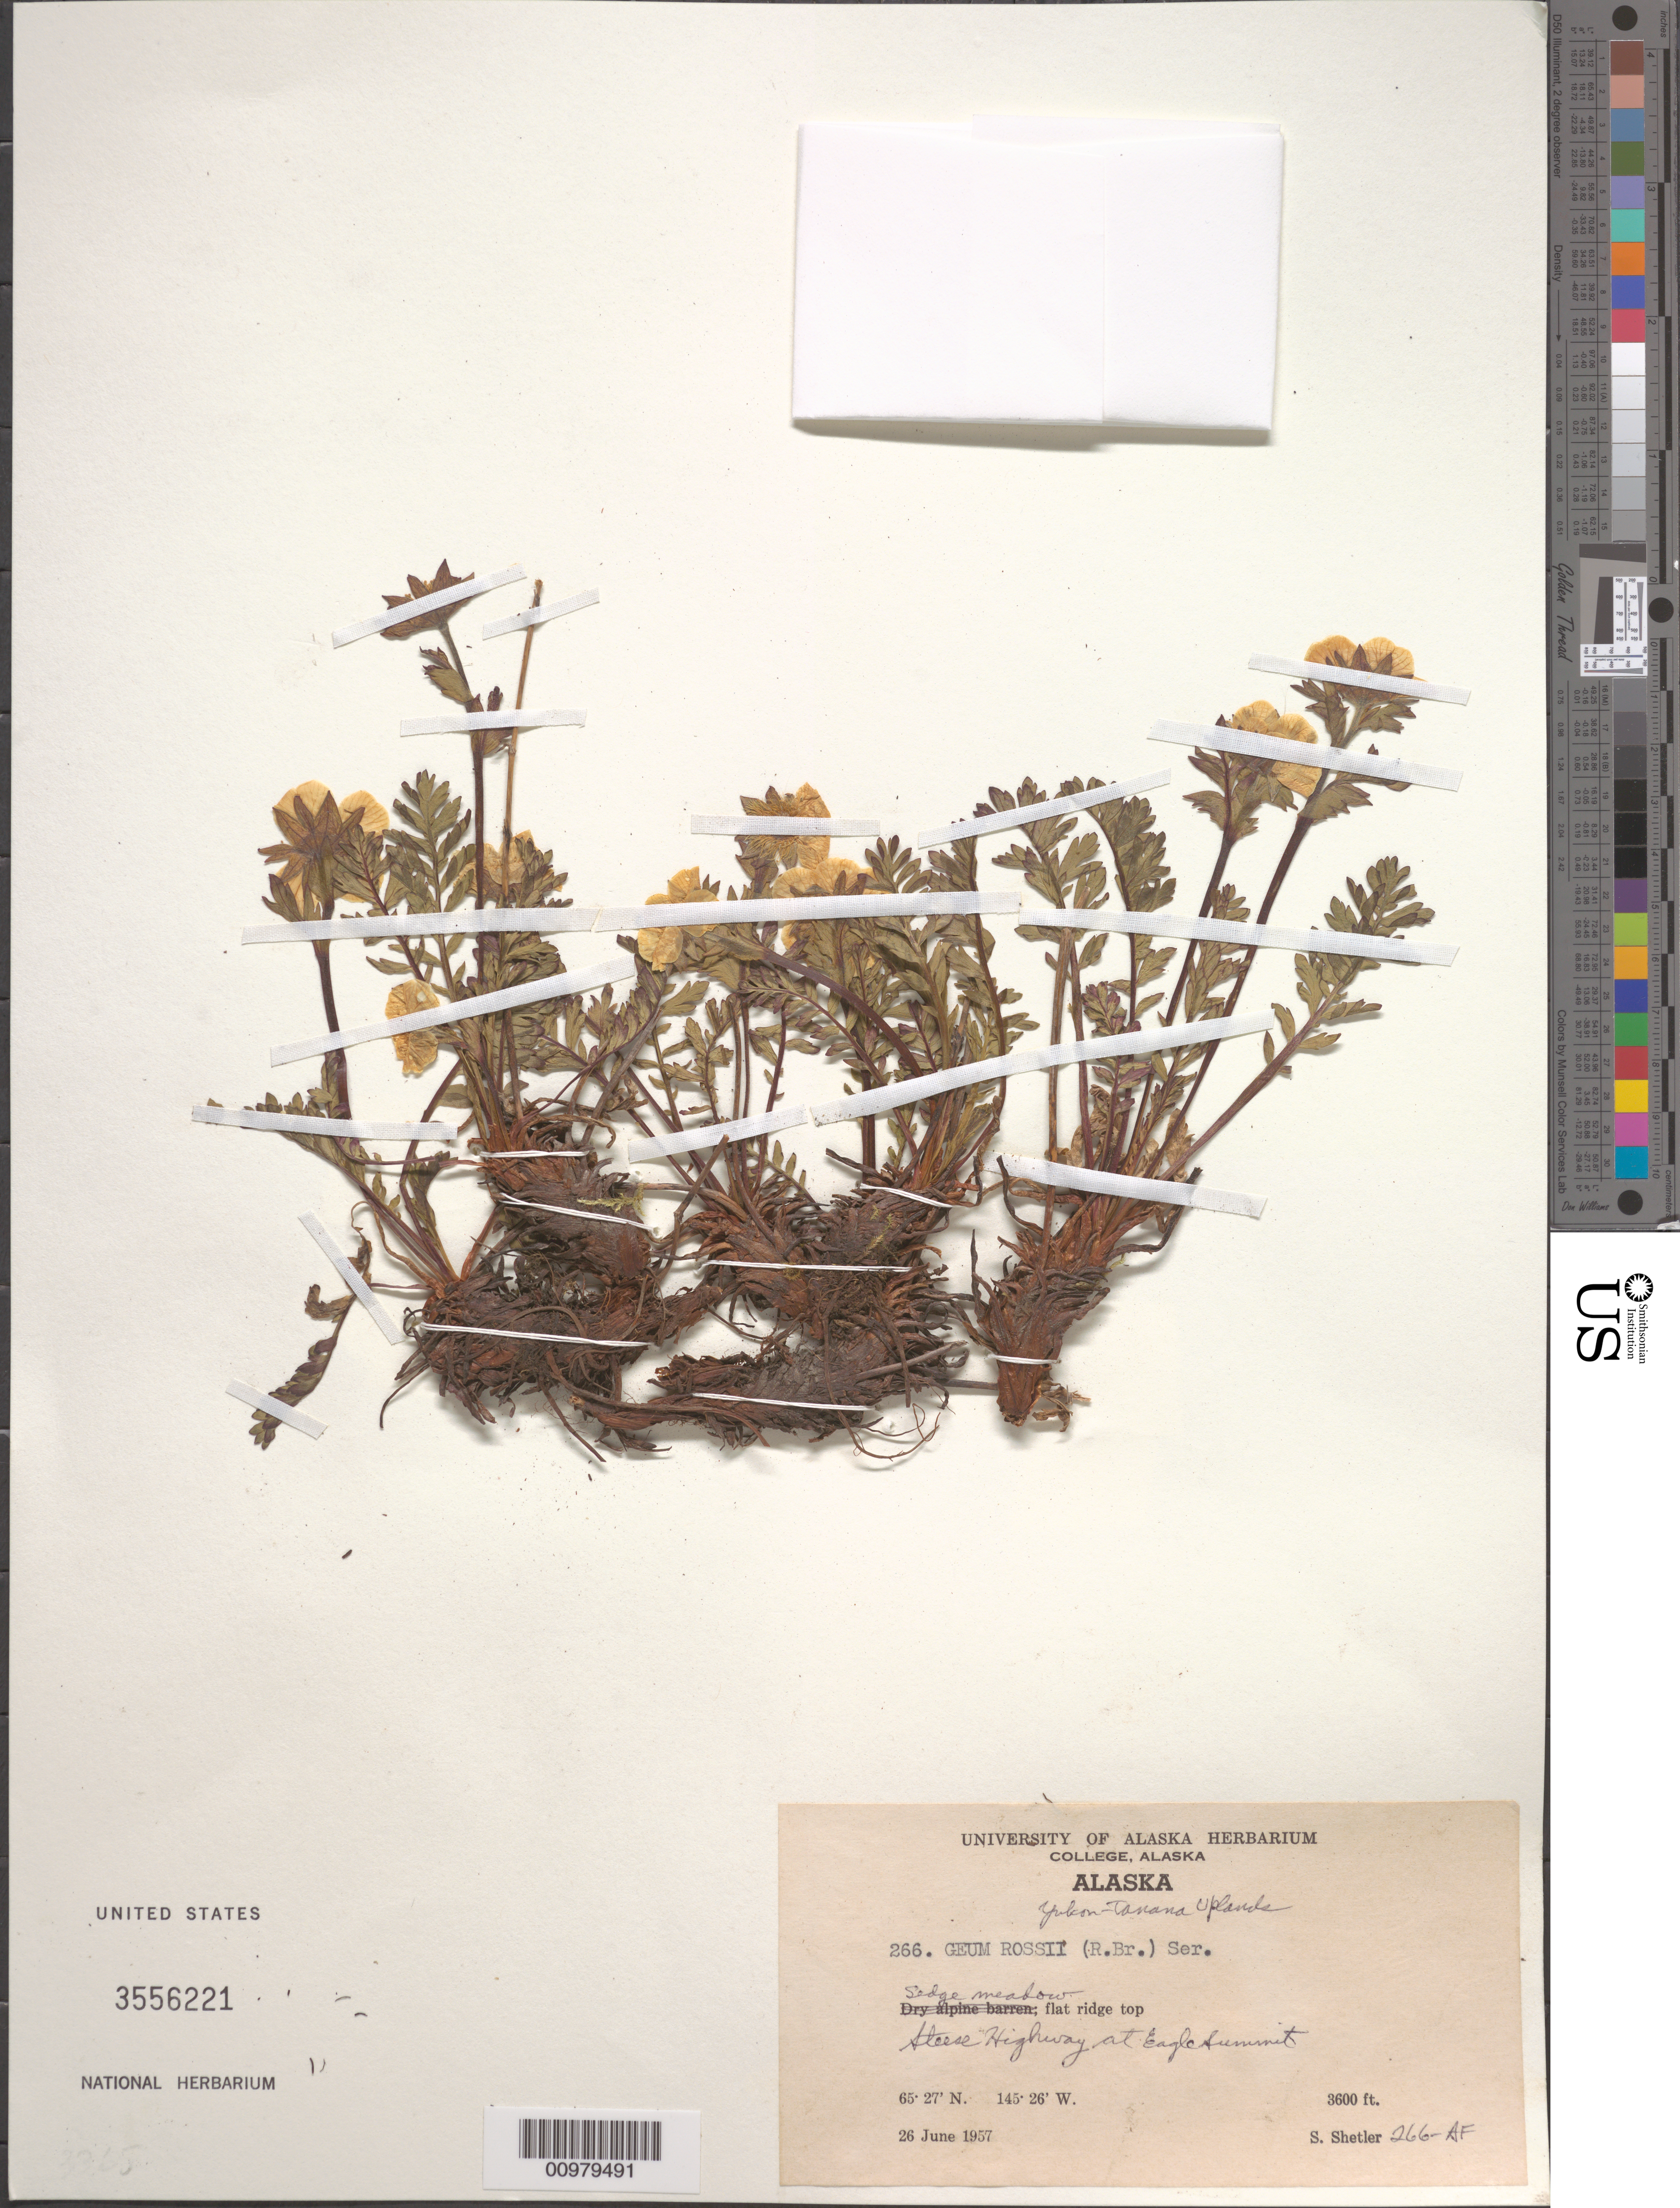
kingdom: Plantae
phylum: Tracheophyta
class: Magnoliopsida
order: Rosales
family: Rosaceae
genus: Geum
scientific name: Geum rossii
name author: (R. Br.) Ser.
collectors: S. Shetler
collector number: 266-AF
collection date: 1957-06-26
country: United States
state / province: Alaska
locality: Yukon-Tanana Uplands. Steese Highway at Eagle Summit.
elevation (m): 1097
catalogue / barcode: US 3556221